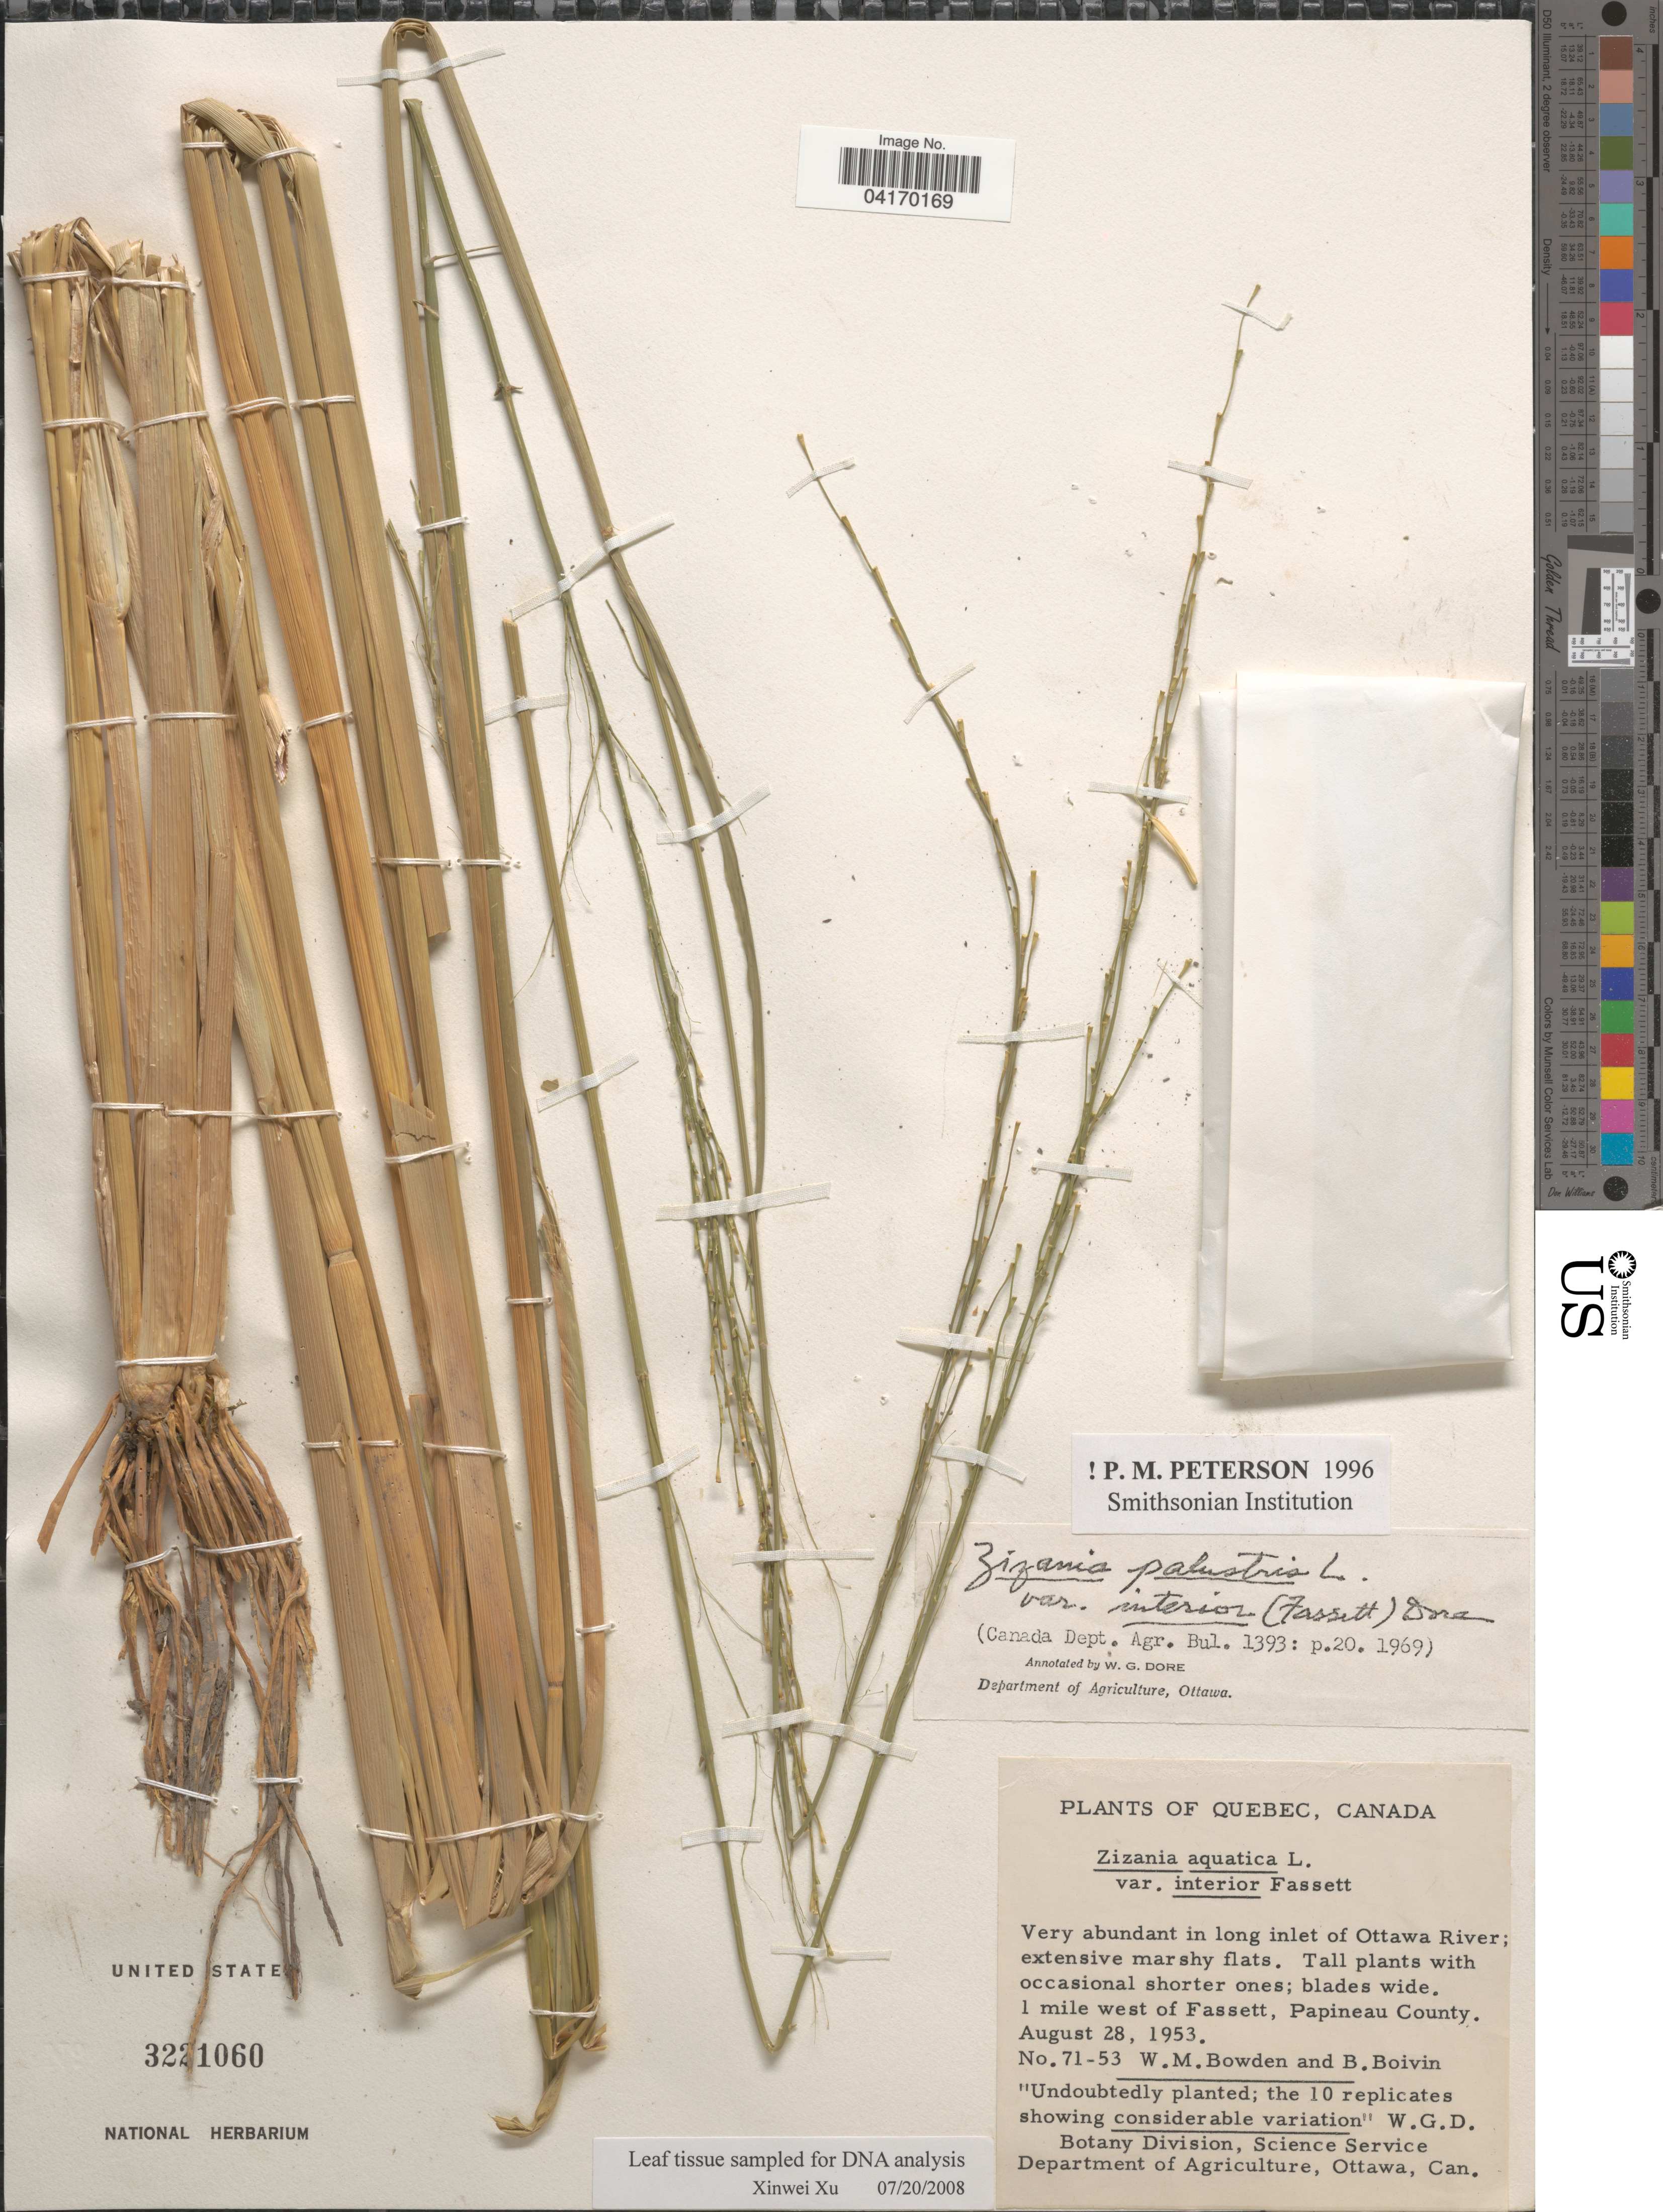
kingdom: Plantae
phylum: Tracheophyta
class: Liliopsida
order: Poales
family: Poaceae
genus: Zizania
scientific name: Zizania palustris var. interior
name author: L.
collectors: W. M. Bowden & J. R. B. Boivin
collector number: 71-53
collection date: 1953-08-28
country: Canada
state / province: Quebec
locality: In long inlet of Ottawa River. 1 mile west of Fassett, Papineau County.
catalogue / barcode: US 3221060